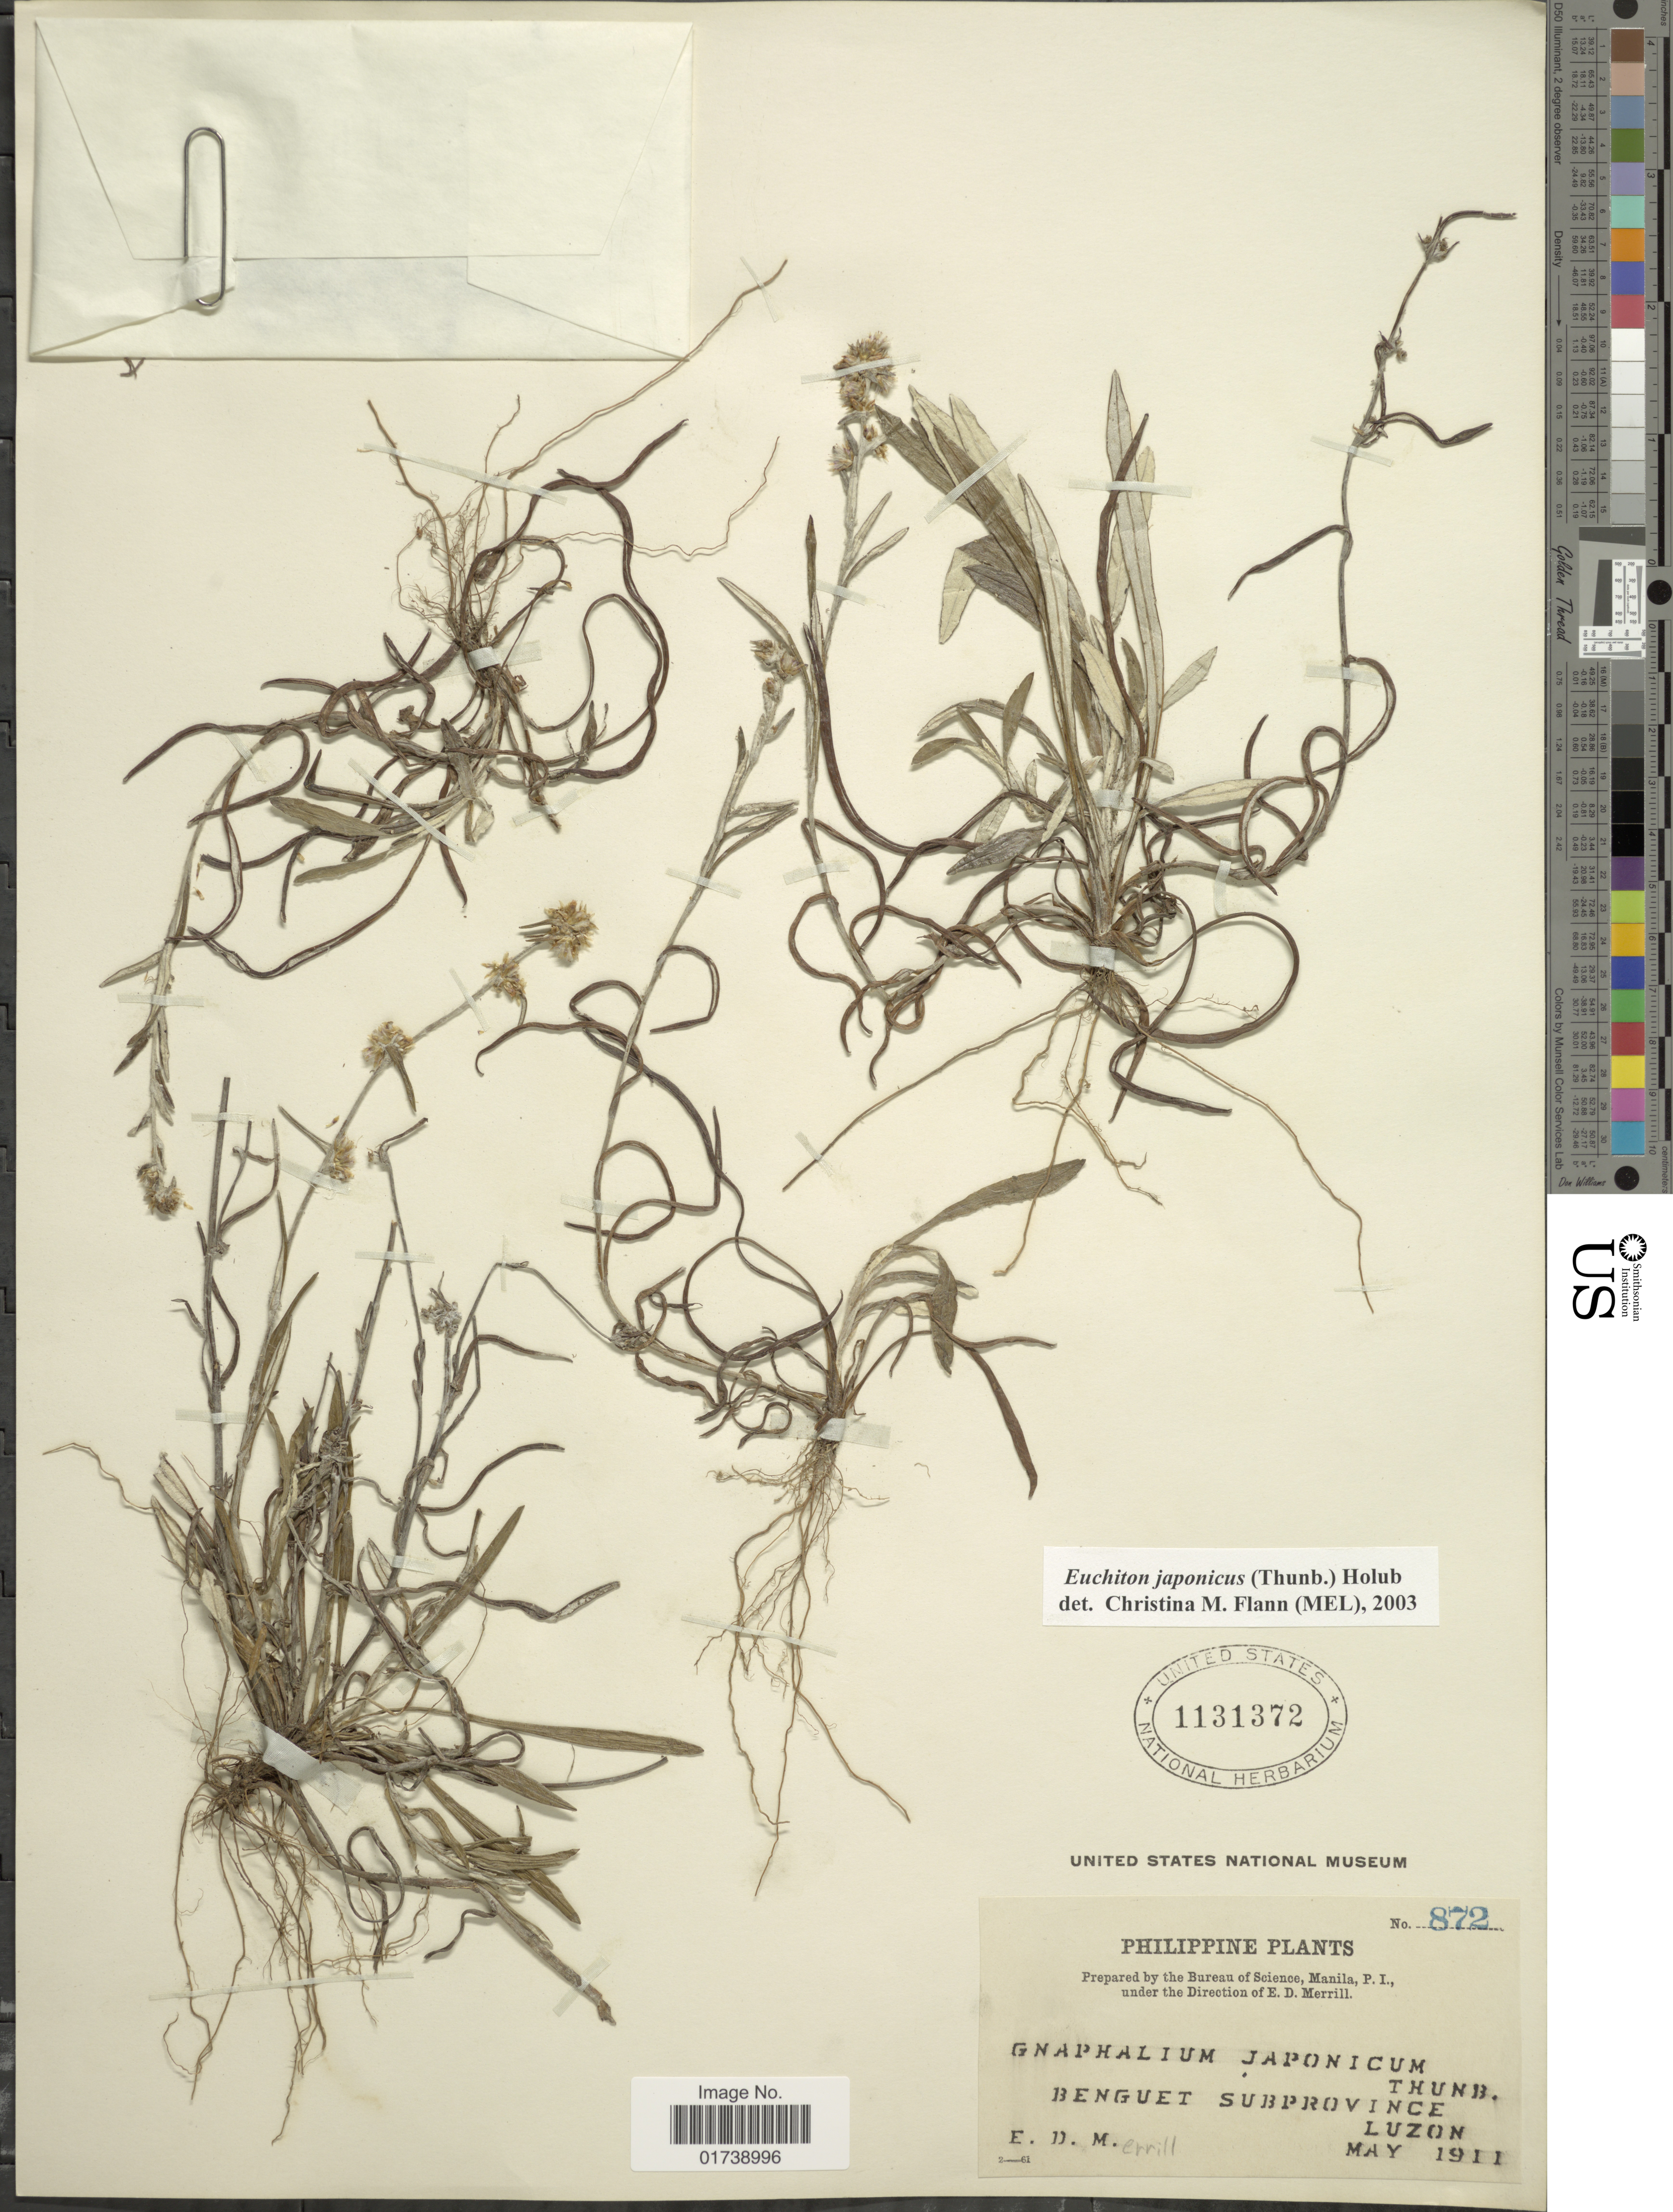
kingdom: Plantae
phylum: Tracheophyta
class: Magnoliopsida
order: Asterales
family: Asteraceae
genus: Euchiton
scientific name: Euchiton japonicus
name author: (Thunb.) Anderb.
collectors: E. Merrill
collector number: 872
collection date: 1911-05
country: Philippines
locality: Benguet Subprovince, Luzon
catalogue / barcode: US 1131372